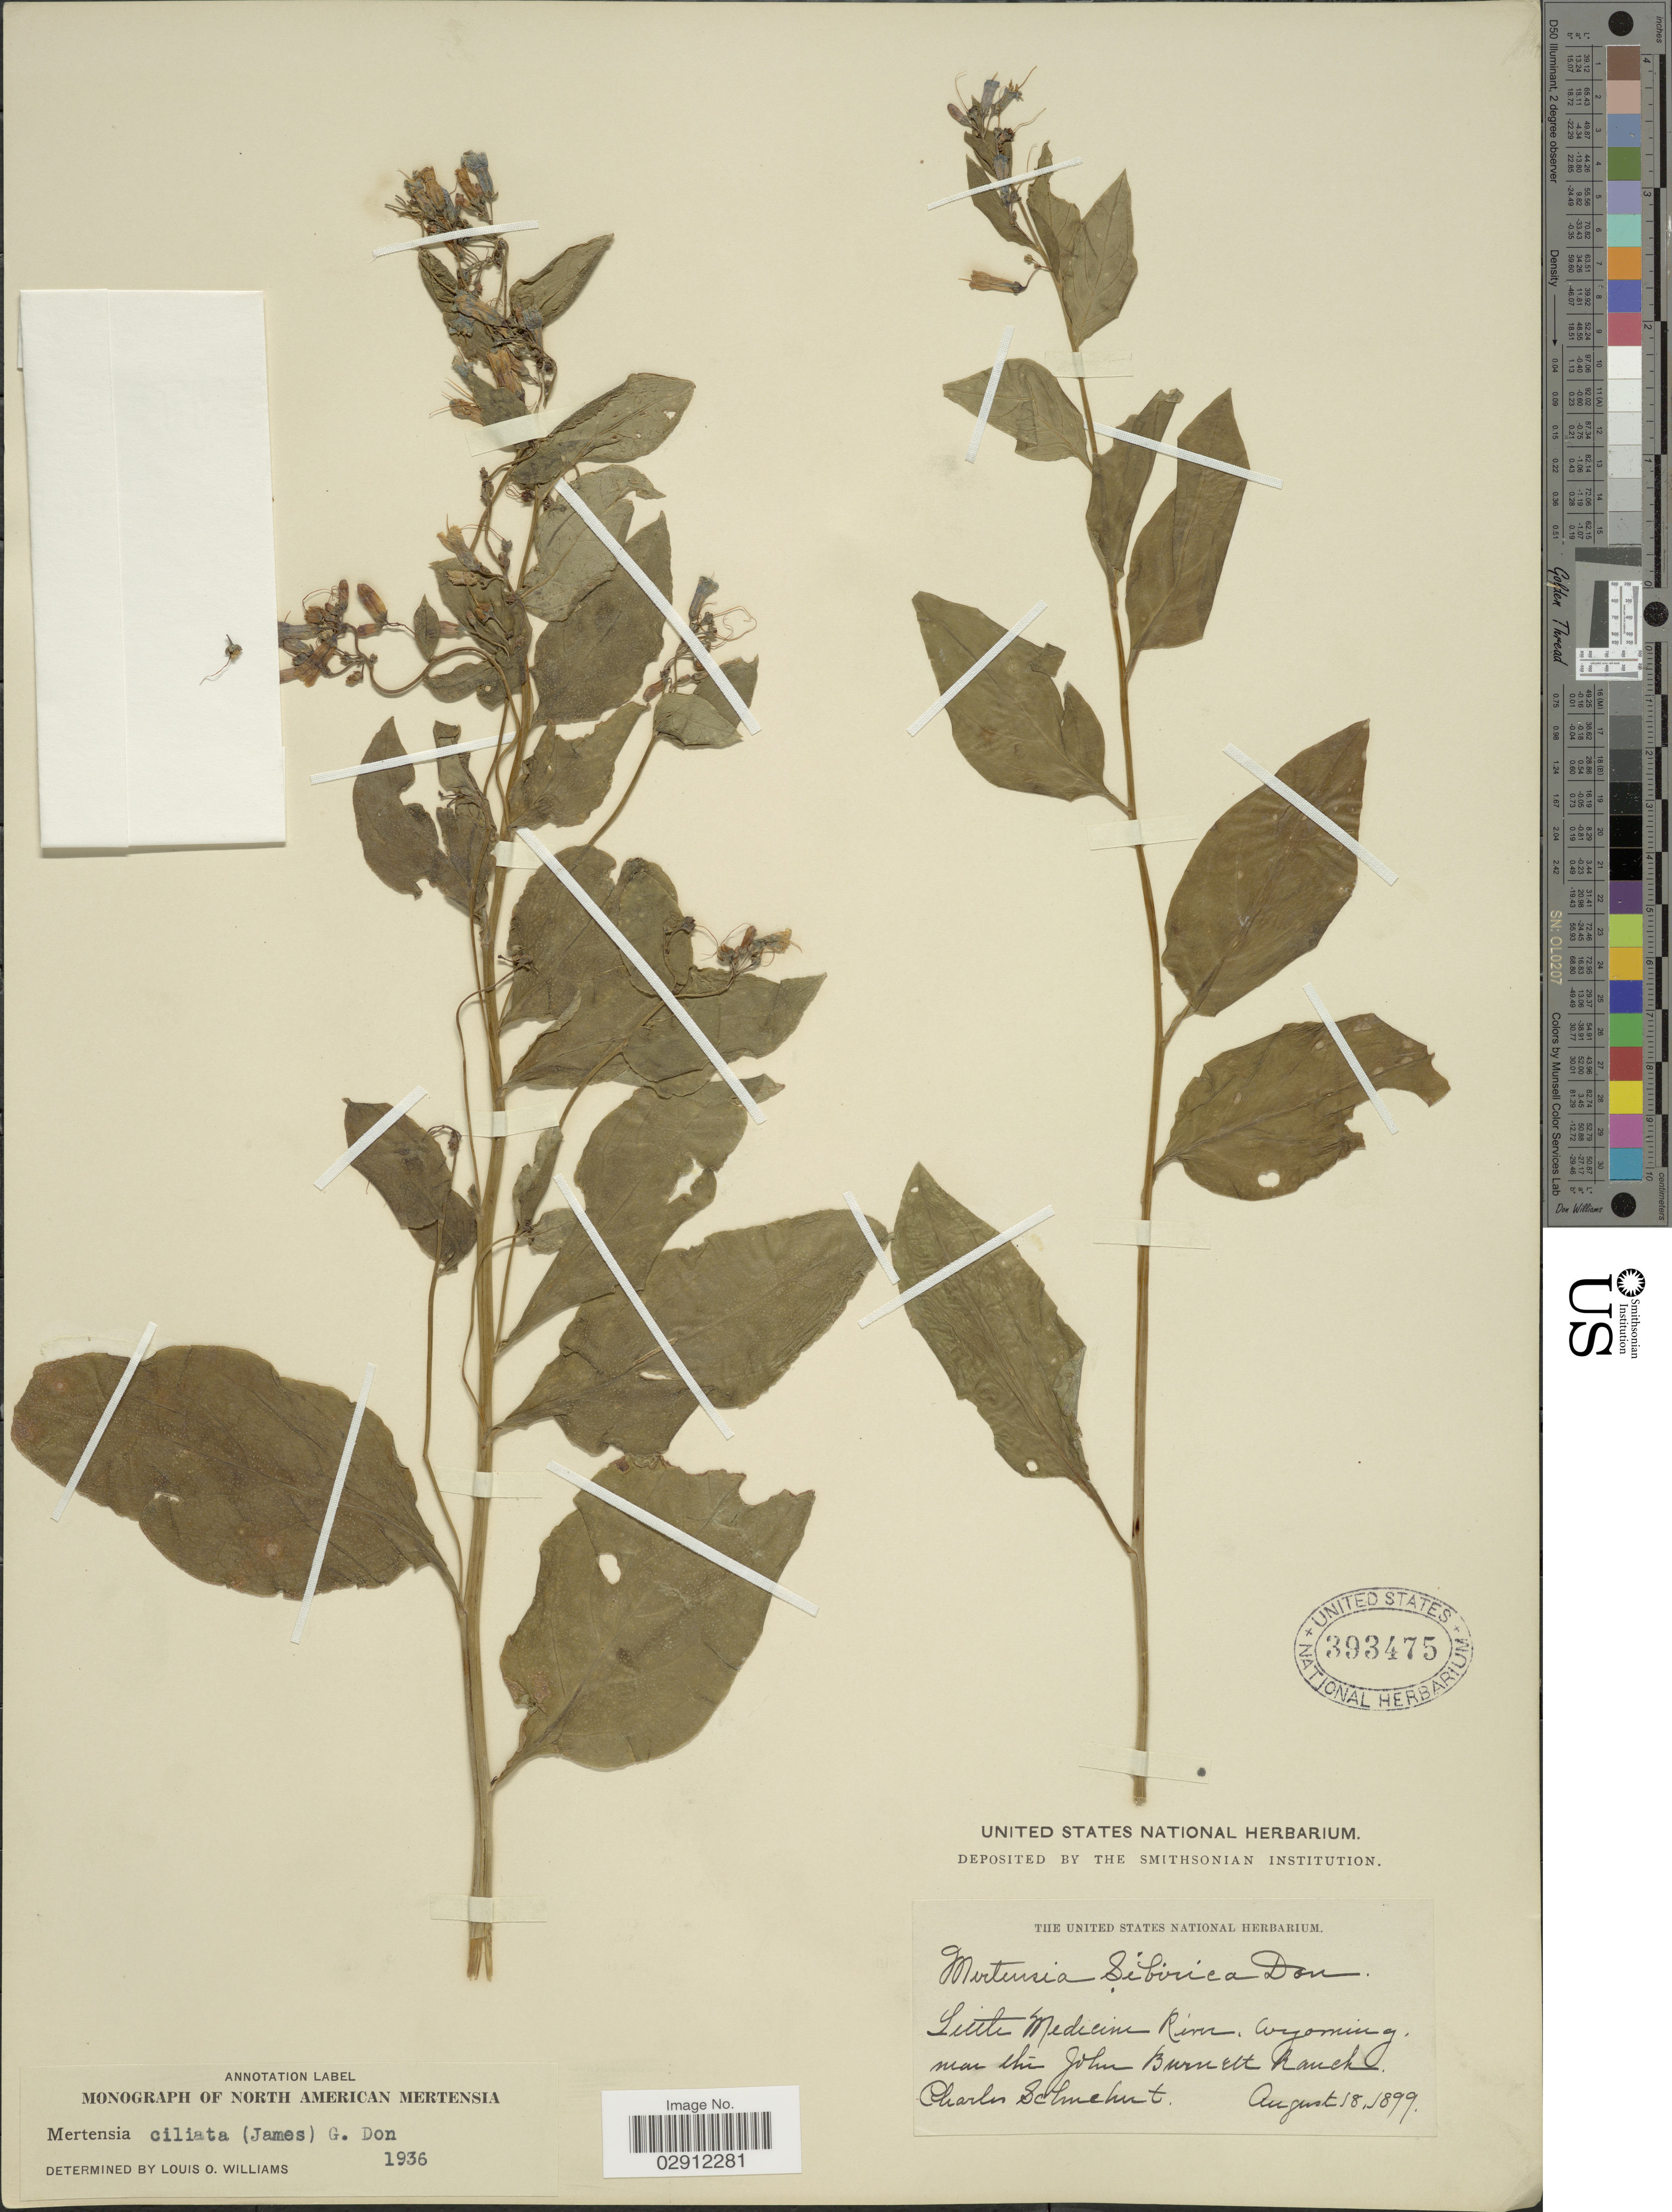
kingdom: Plantae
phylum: Tracheophyta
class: Magnoliopsida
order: Boraginales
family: Boraginaceae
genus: Mertensia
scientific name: Mertensia ciliata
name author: (James) G. Don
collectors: C. Schuchert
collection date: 1899-08-18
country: United States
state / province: Wyoming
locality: Little Medicine River, near the John Burnett Ranch.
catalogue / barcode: US 393475